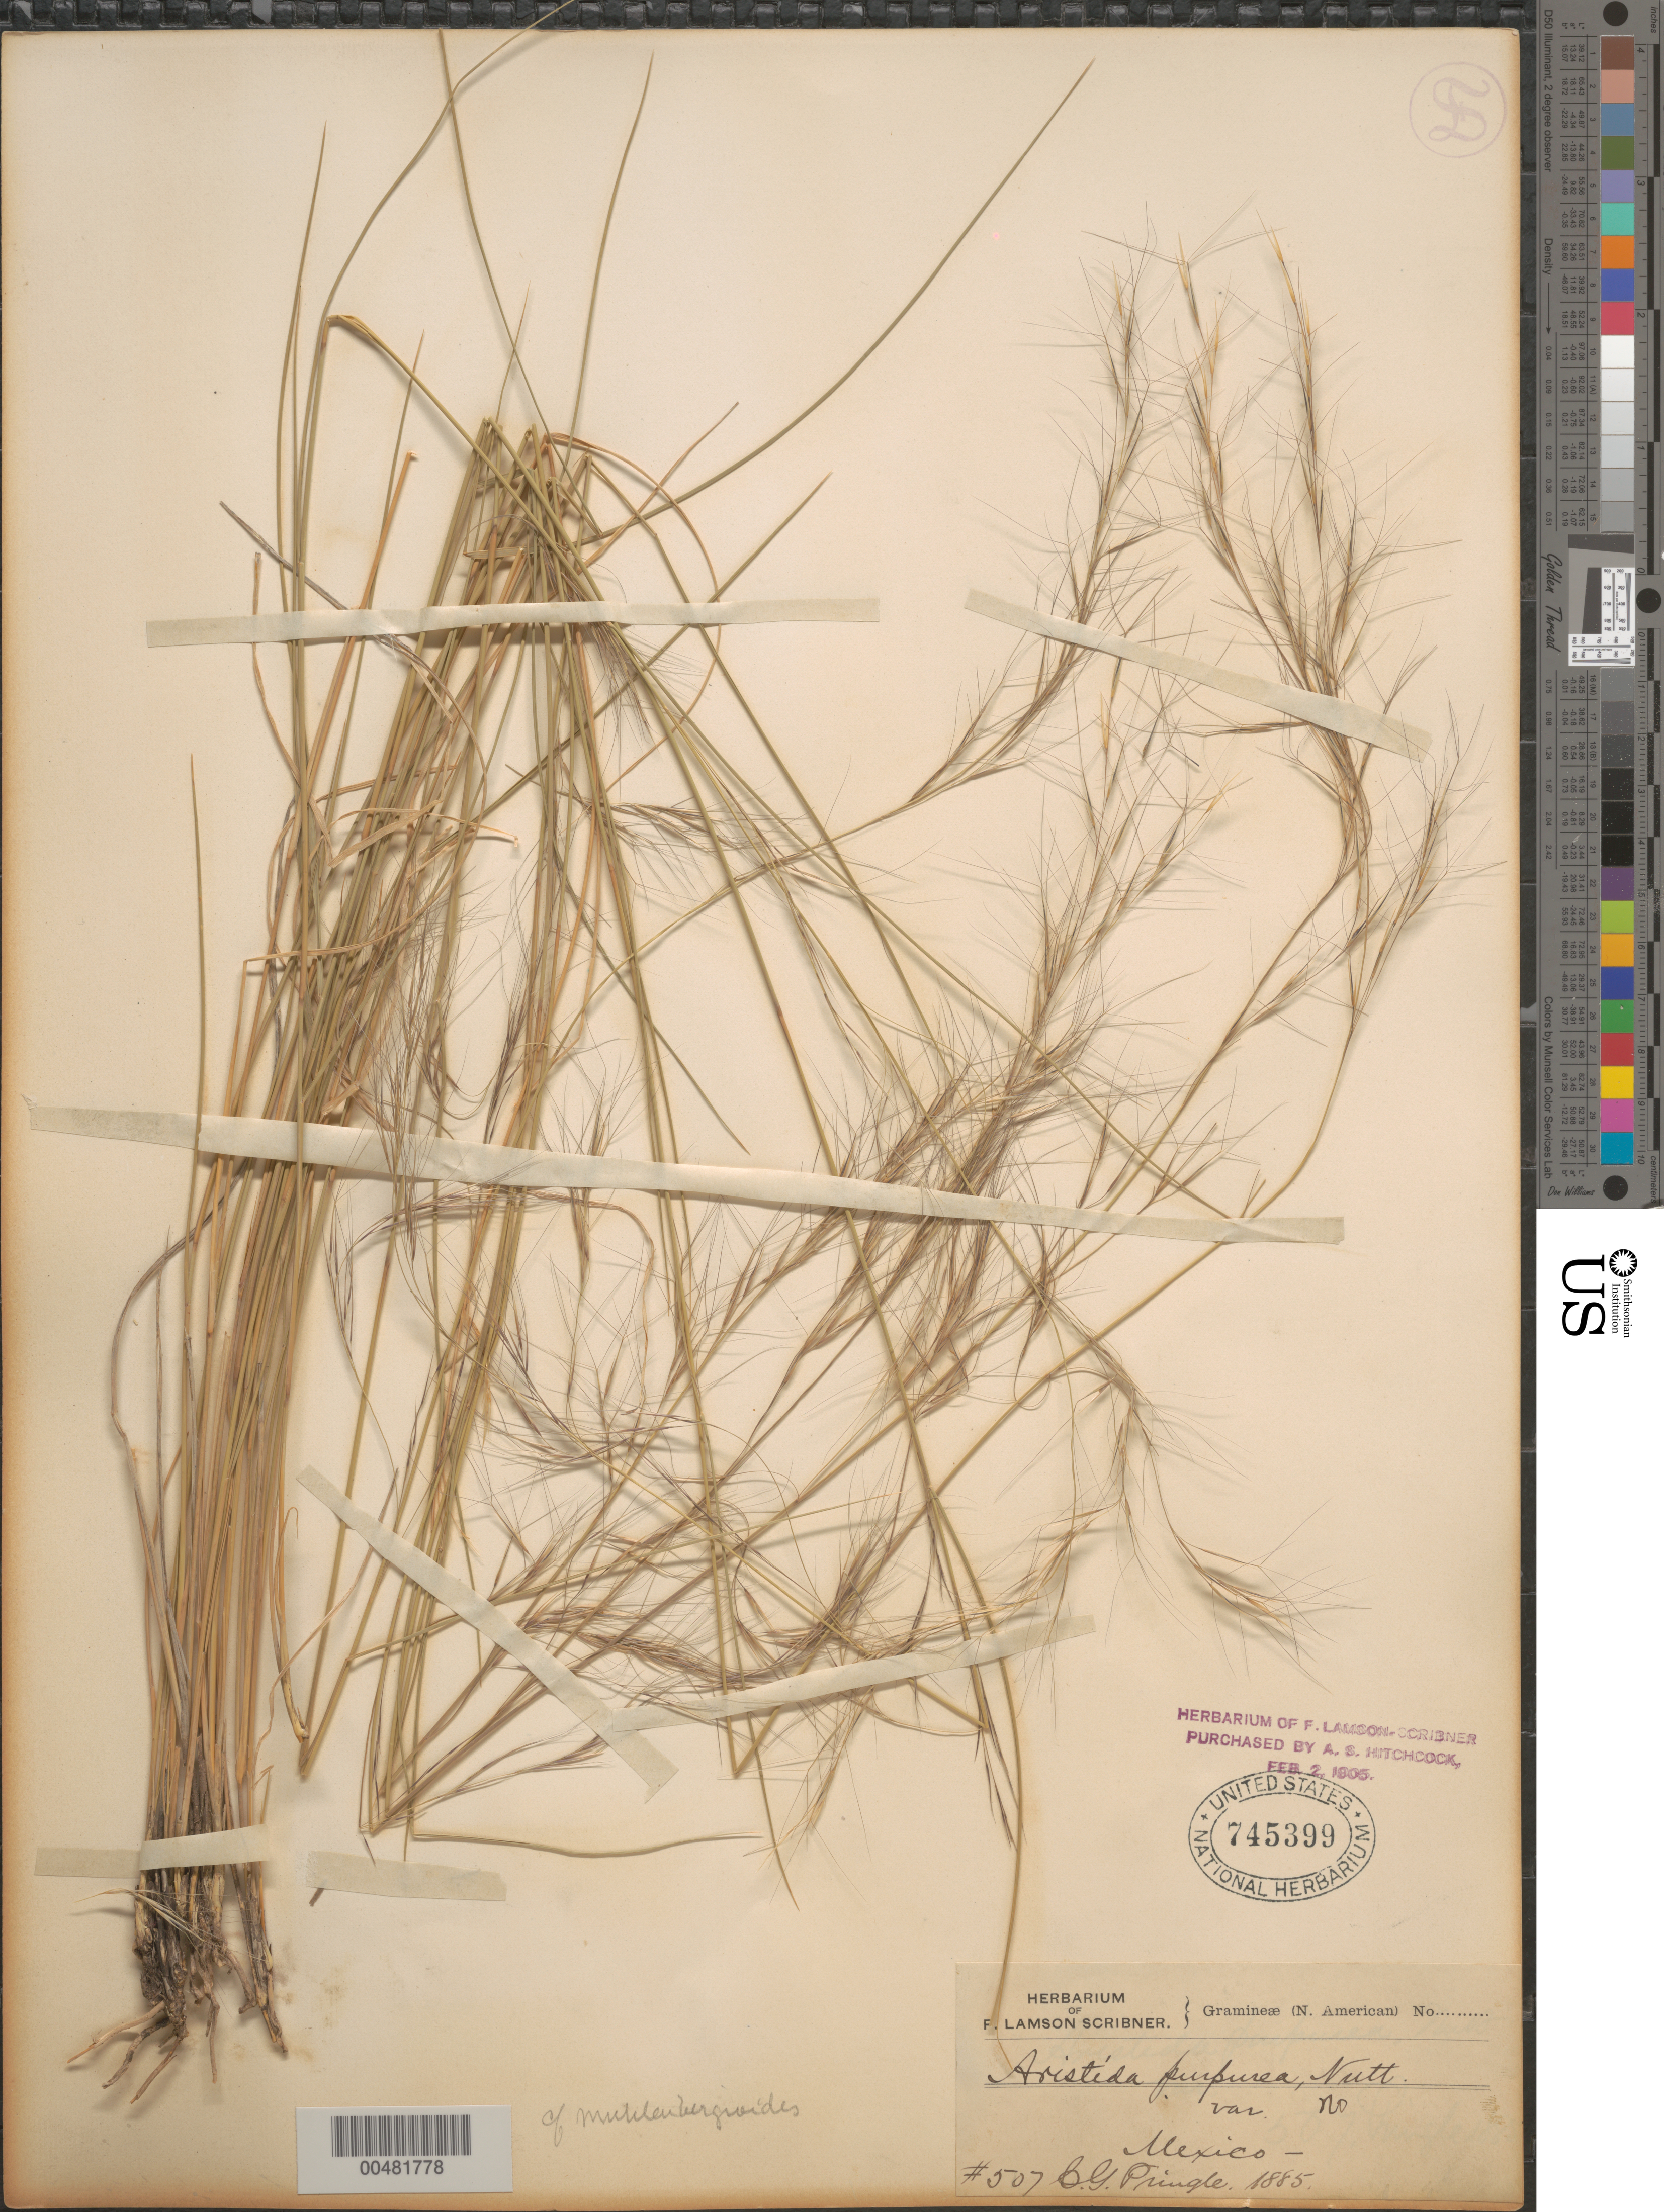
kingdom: Plantae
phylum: Tracheophyta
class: Liliopsida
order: Poales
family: Poaceae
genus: Aristida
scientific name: Aristida purpurea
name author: Nutt.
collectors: C. G. Pringle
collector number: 507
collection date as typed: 1885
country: Mexico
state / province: Durango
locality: San Ramon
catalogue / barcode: US 745399